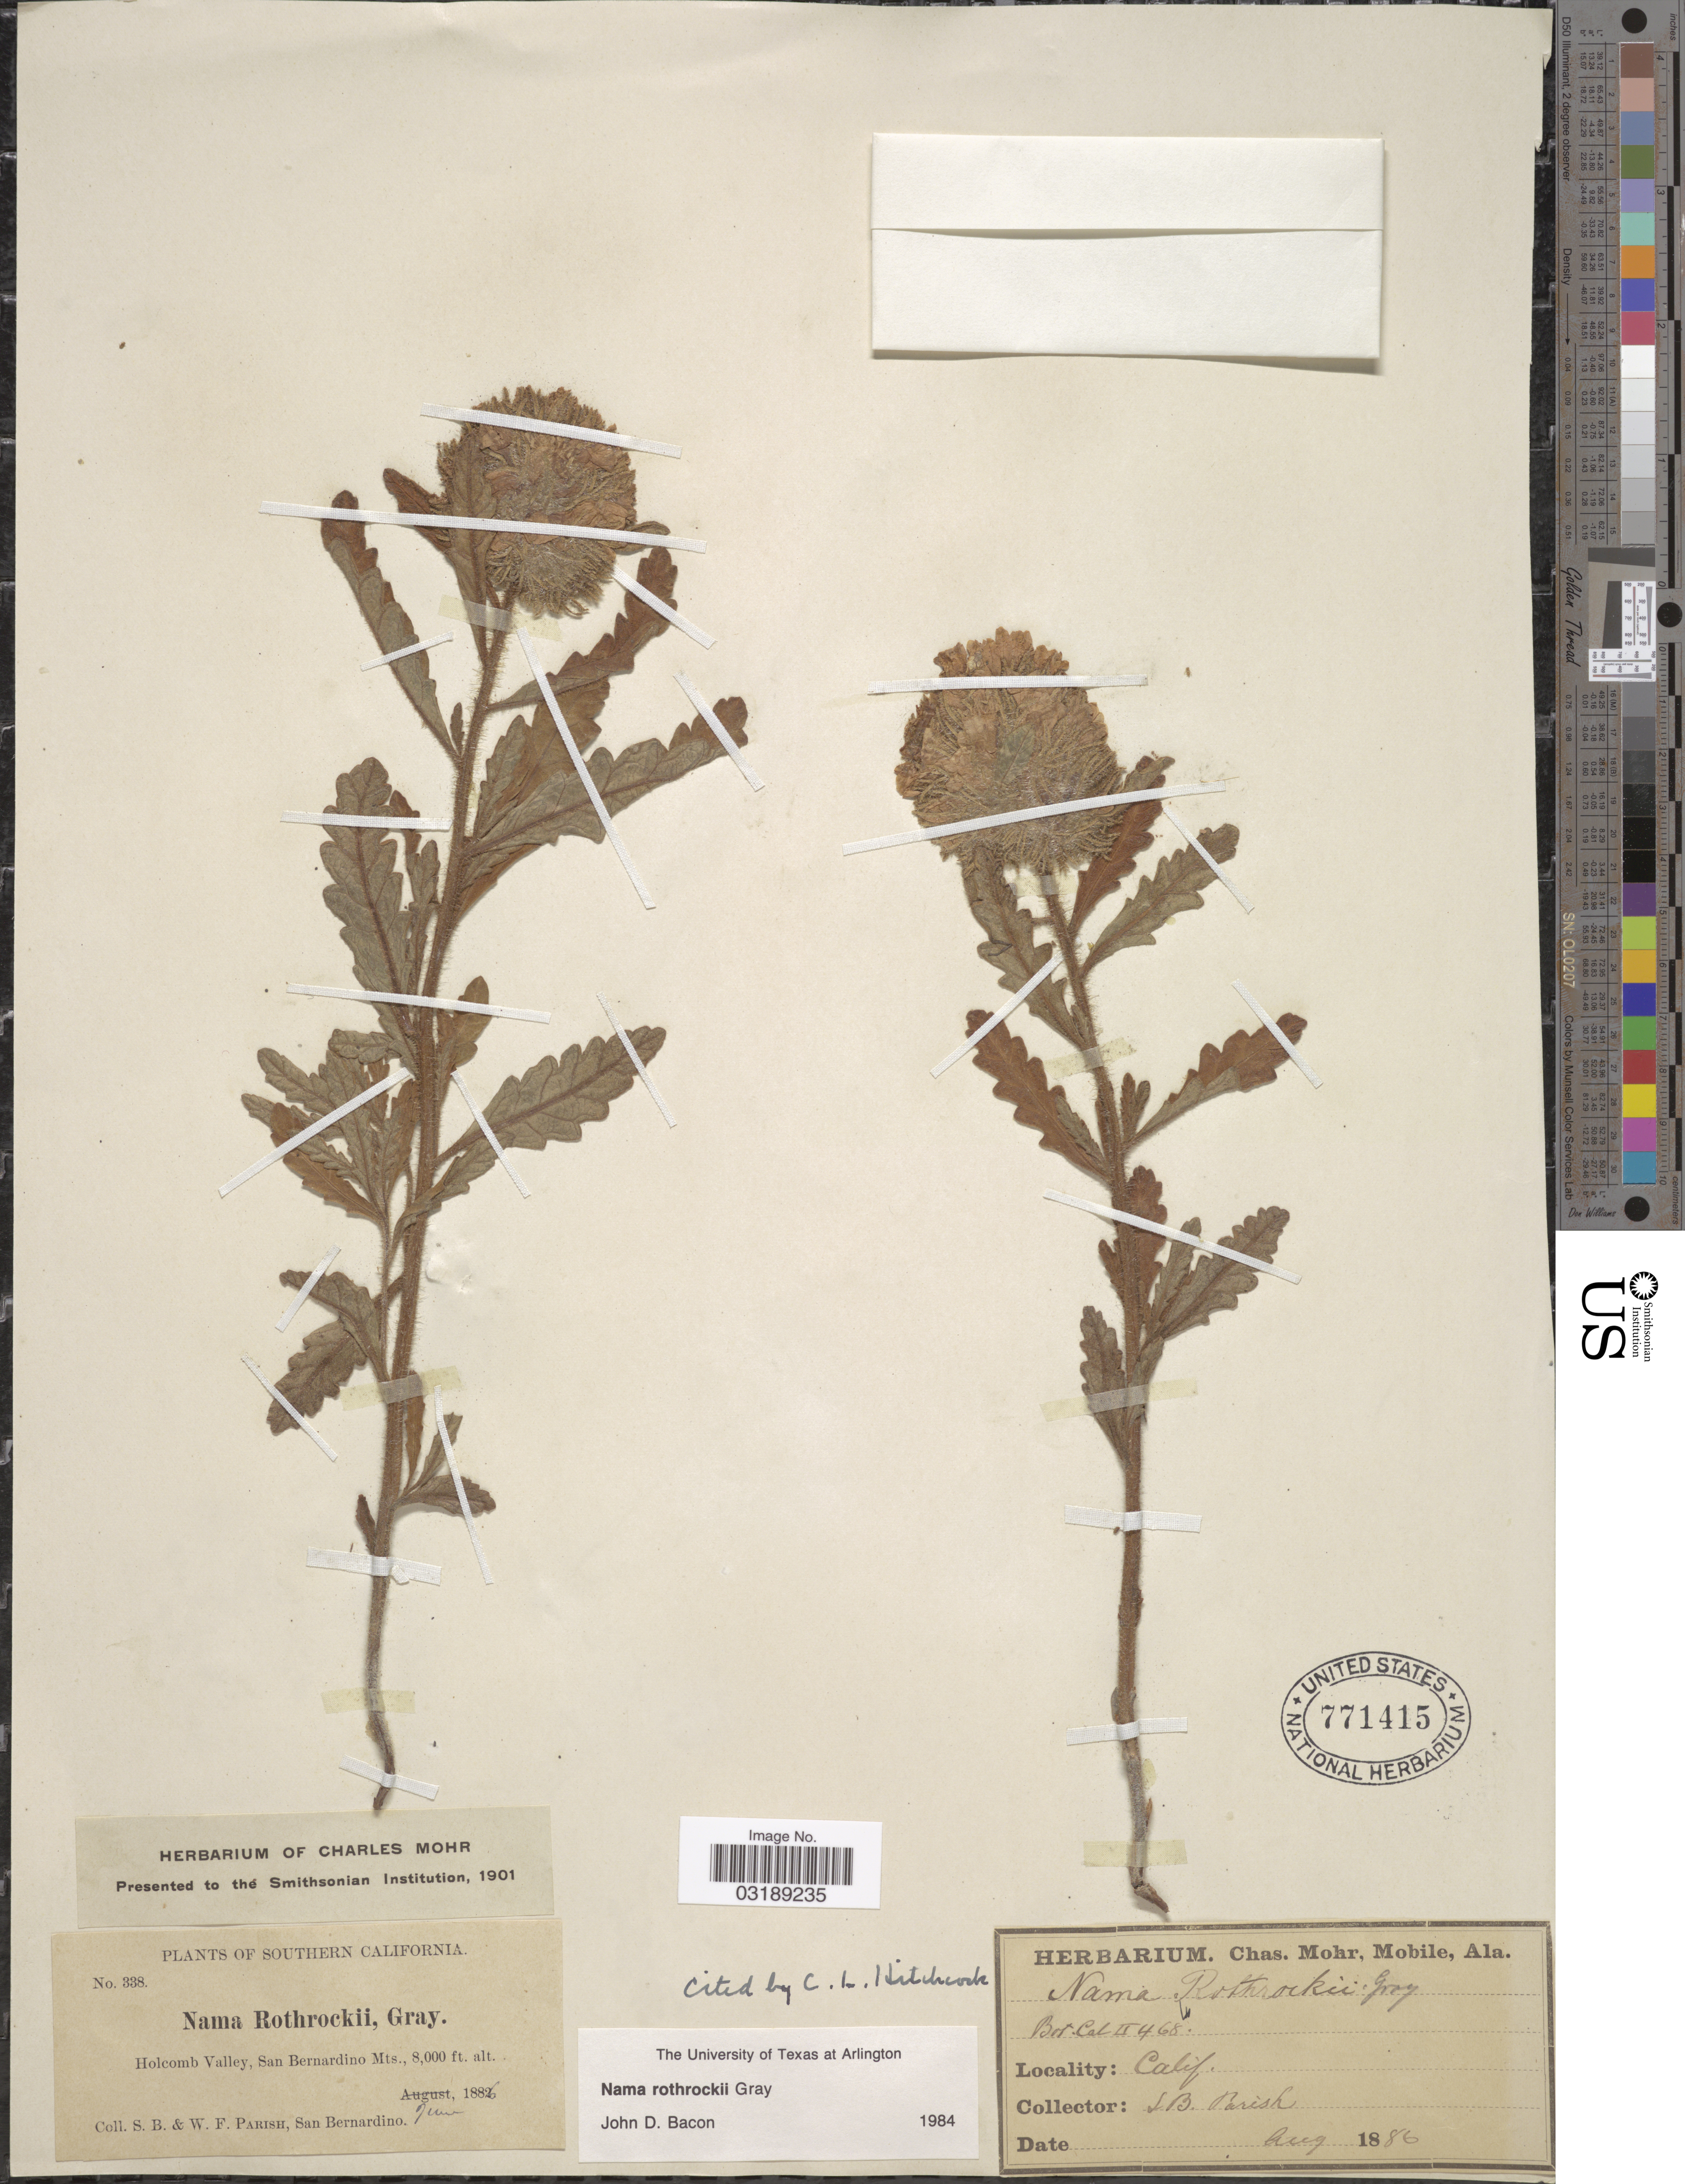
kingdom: Plantae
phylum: Tracheophyta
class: Magnoliopsida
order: Boraginales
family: Namaceae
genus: Nama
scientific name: Nama rothrockii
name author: A. Gray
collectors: S. B. Parish & W. F. Parish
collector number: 338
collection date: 1886-06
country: United States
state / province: California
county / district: San Bernardino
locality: Southern California, Holcomb Valley, San Bernardino Mts.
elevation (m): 2438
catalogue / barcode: US 771415